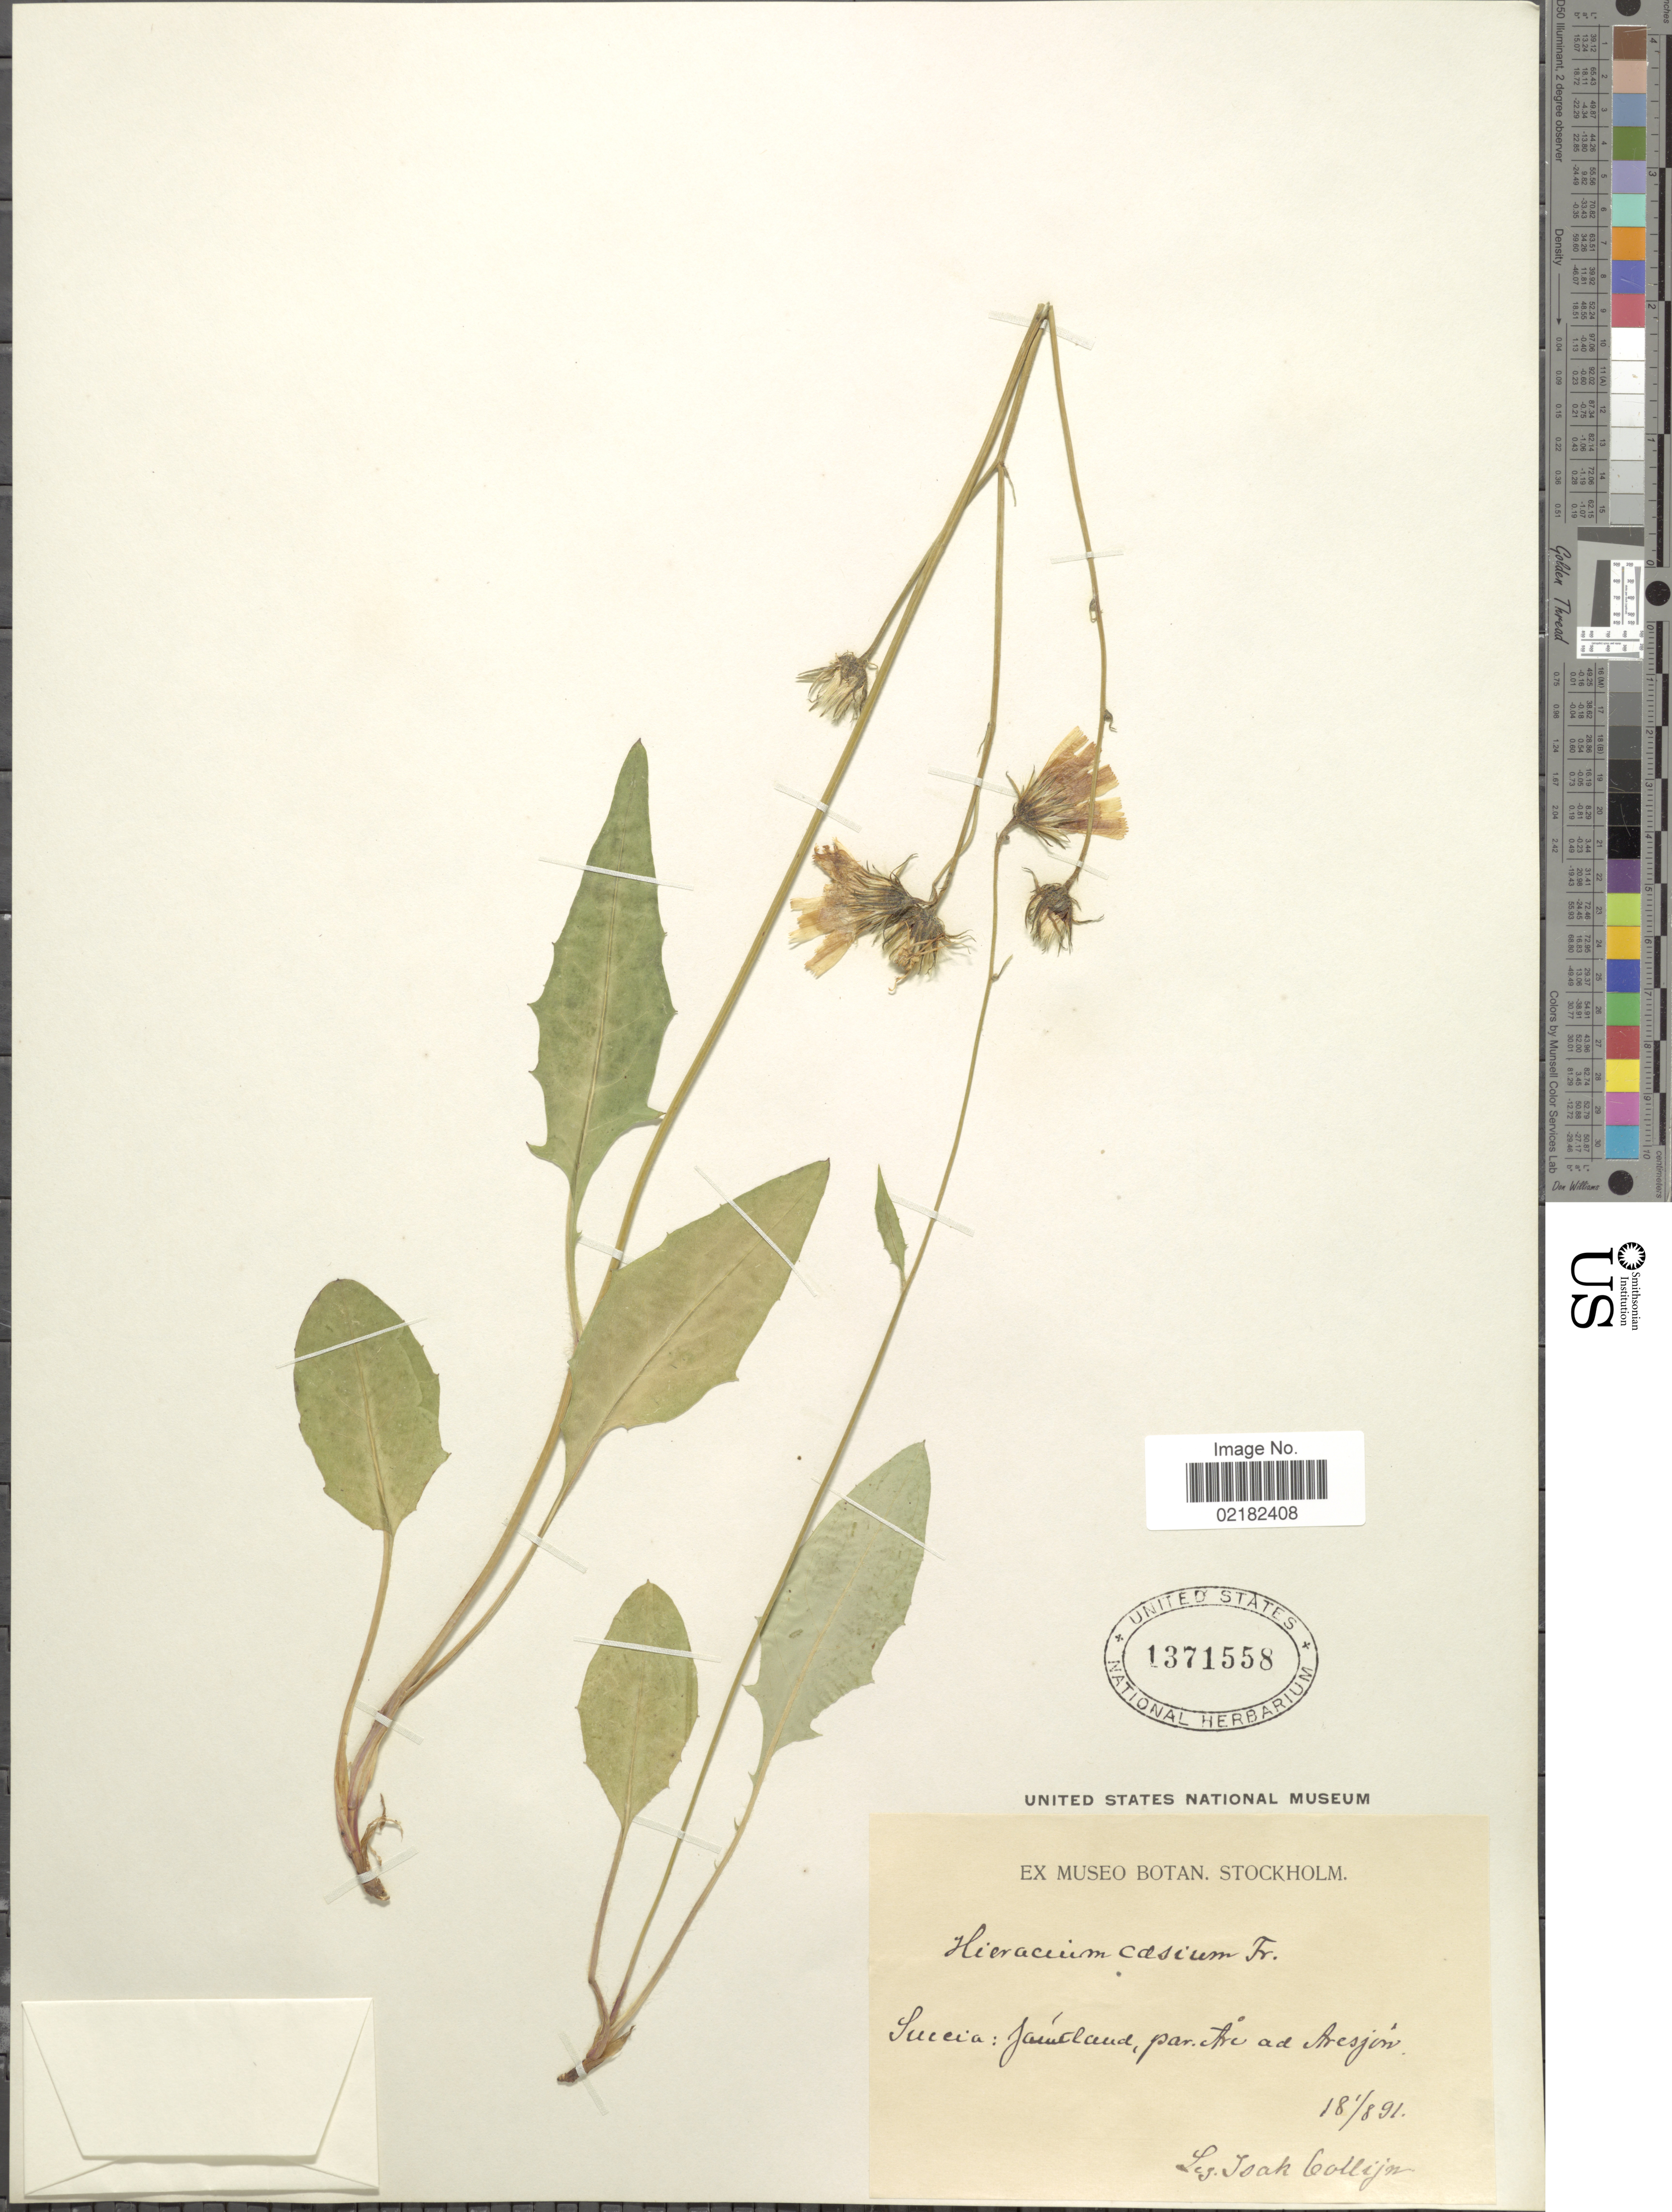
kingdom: Plantae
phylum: Tracheophyta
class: Magnoliopsida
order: Asterales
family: Asteraceae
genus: Hieracium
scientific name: Hieracium caesium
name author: (Fr.) Fr.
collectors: I. Collijn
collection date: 1891-08-01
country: Sweden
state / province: Jämtland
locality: par. Åre ad Åresjön.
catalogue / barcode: US 1371558